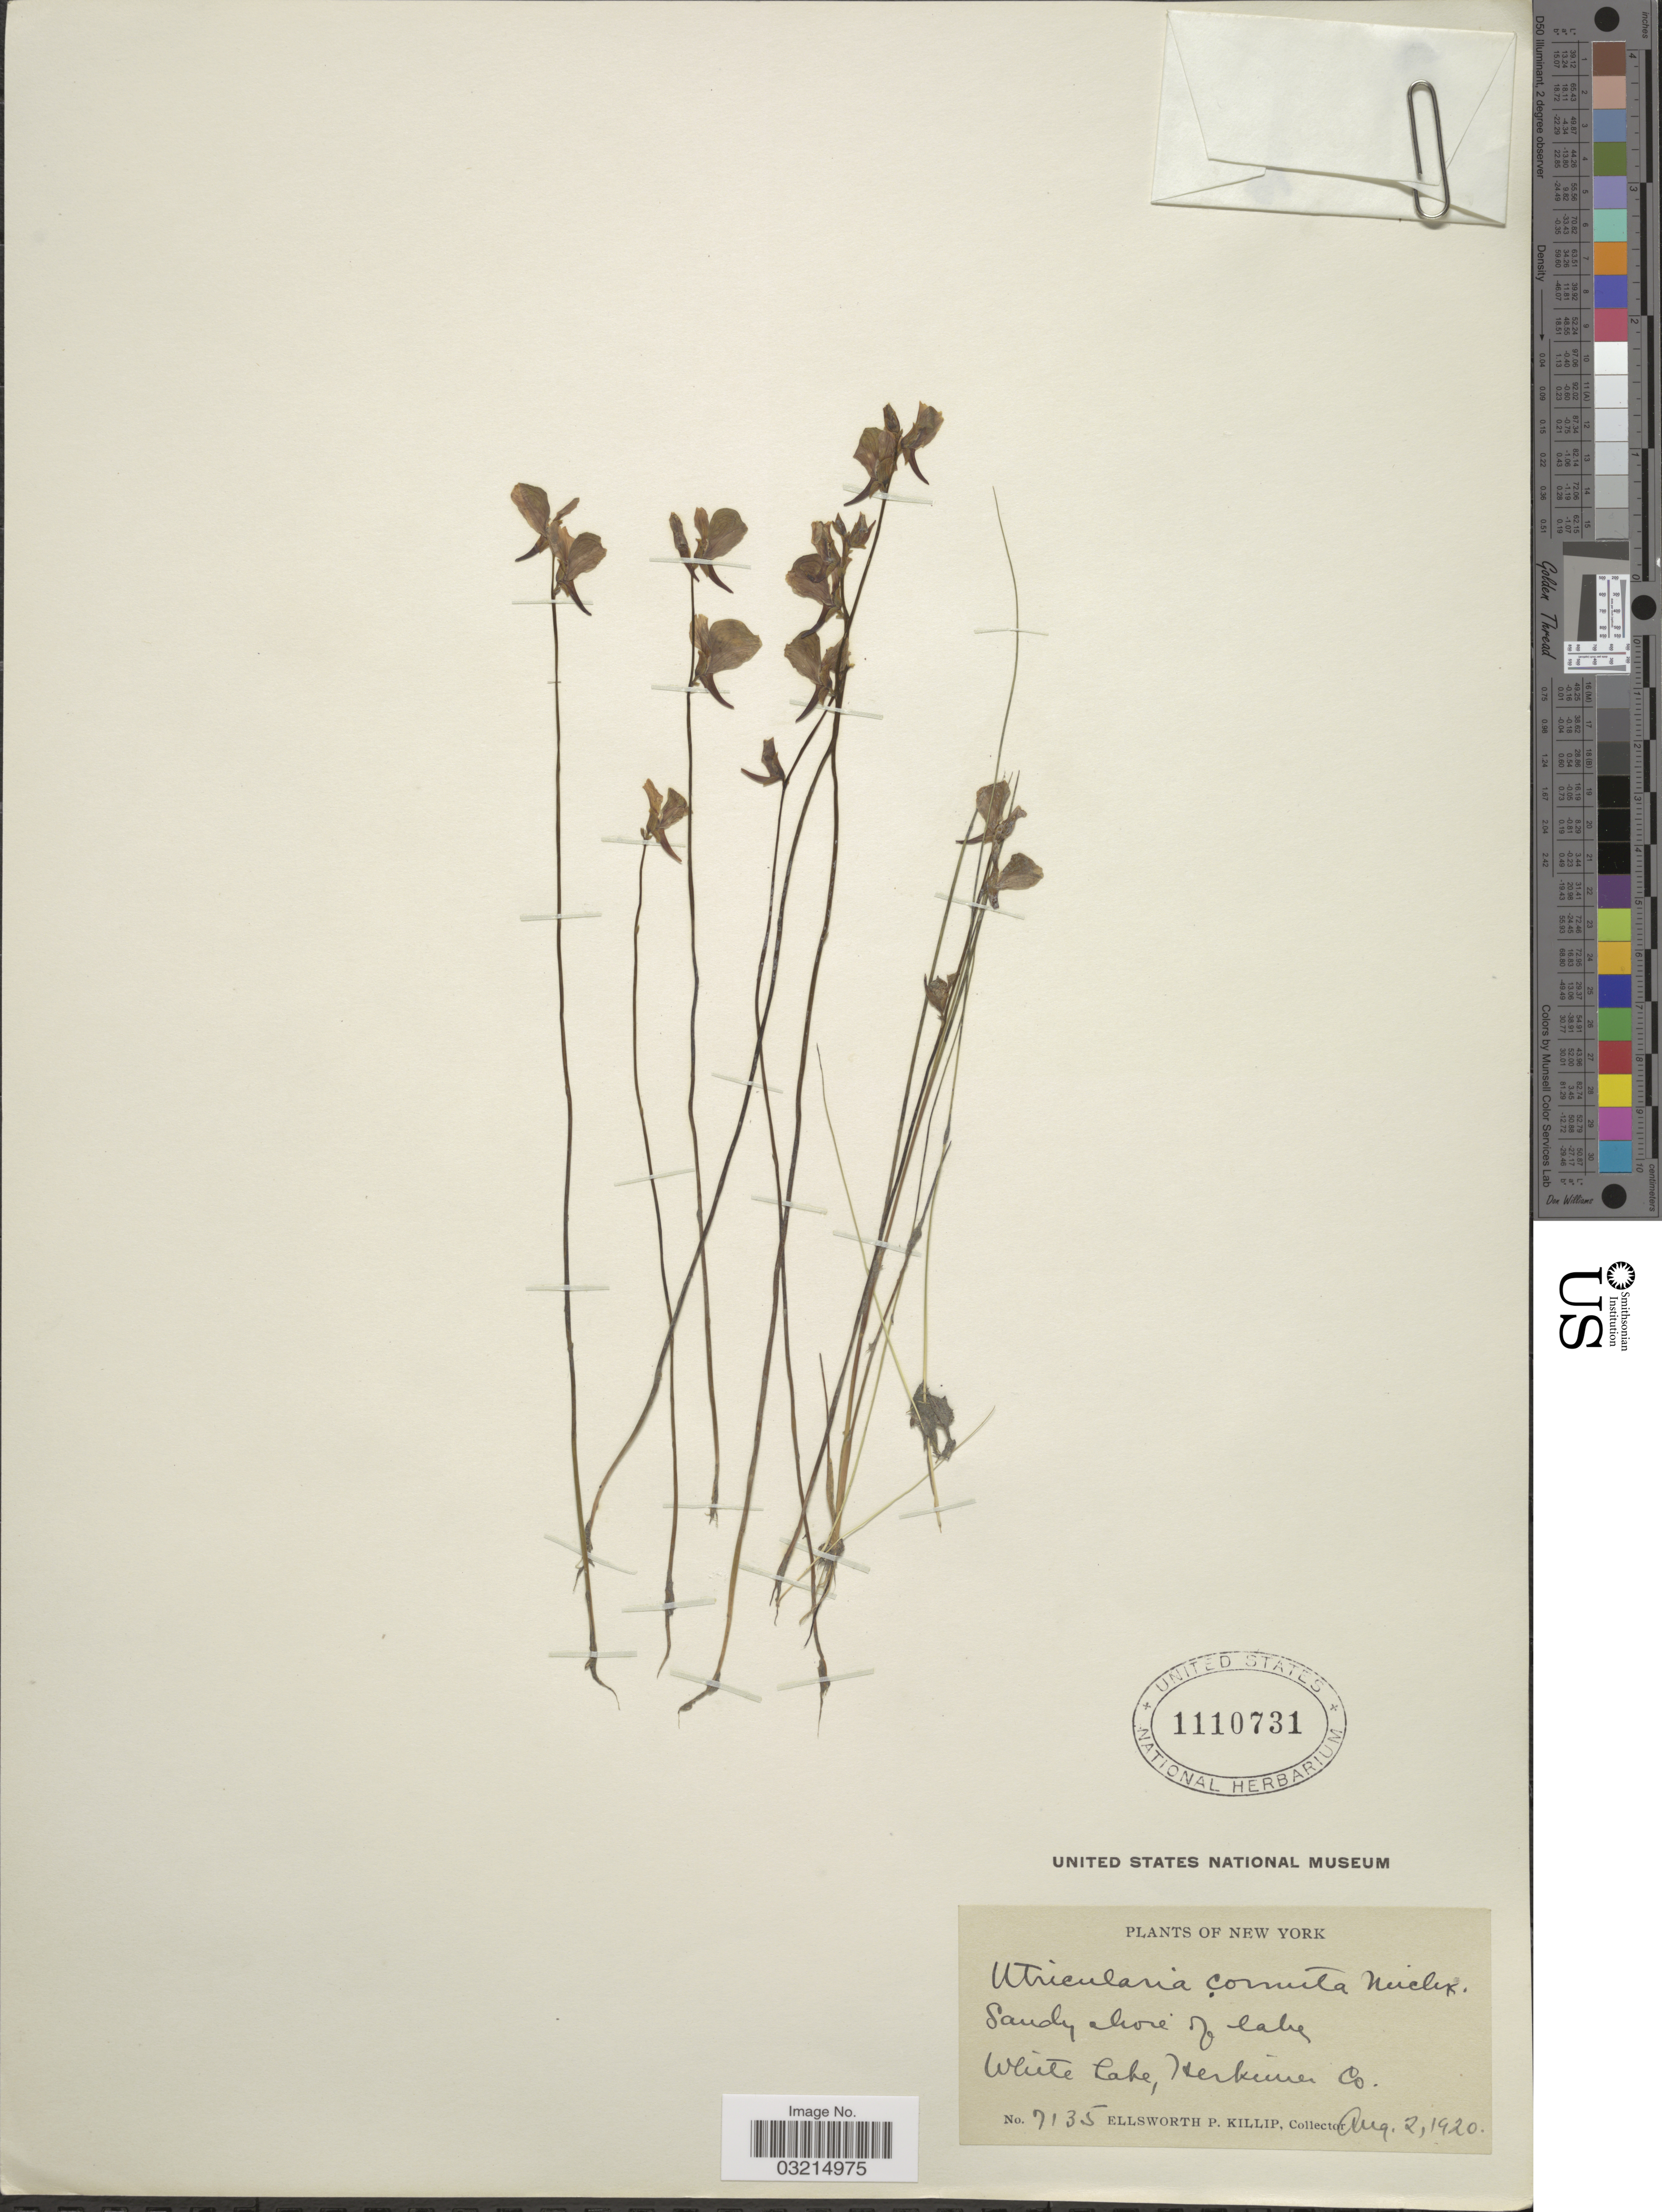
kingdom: Plantae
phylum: Tracheophyta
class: Magnoliopsida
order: Lamiales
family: Lentibulariaceae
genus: Utricularia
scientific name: Utricularia cornuta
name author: Michx.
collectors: E. P. Killip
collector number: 7135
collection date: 1920-08-02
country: United States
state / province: New York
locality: Sandy shore of lake. White Lake. Herkimer Co.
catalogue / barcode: US 1110731